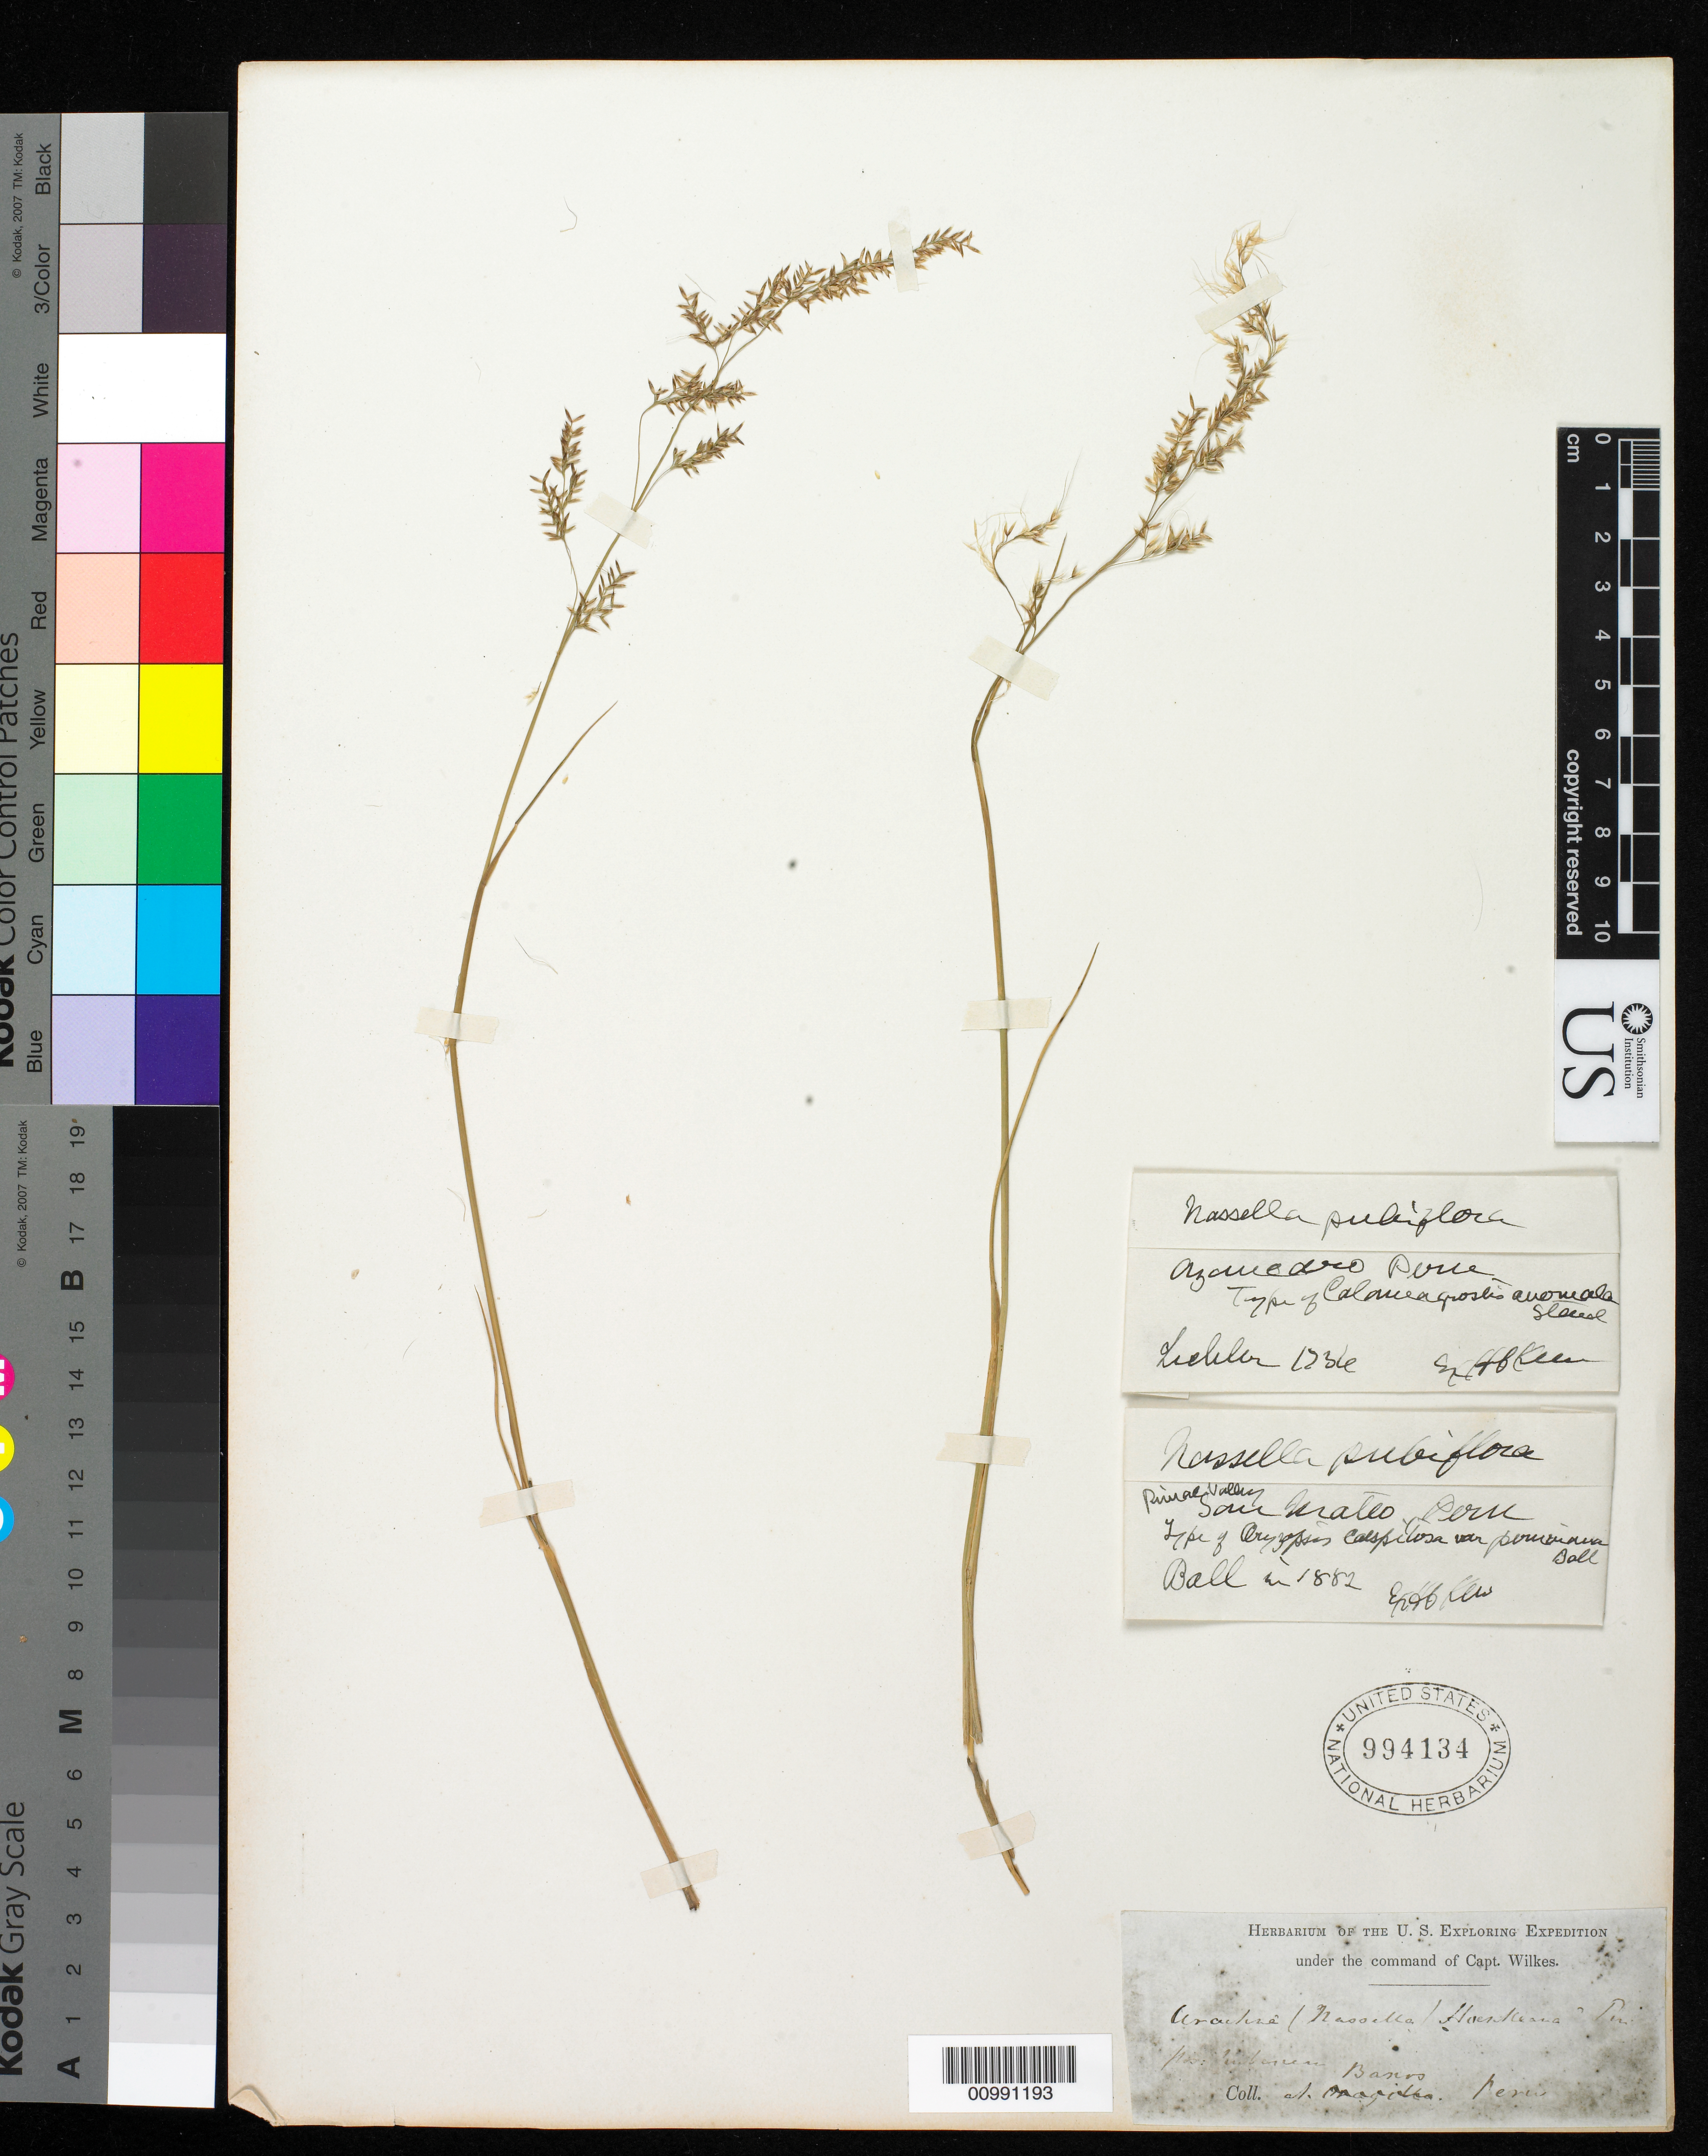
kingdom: Plantae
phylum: Tracheophyta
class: Liliopsida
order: Poales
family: Poaceae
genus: Nassella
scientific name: Nassella pubiflora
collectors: Wilkes Explor. Exped.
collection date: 1838/1842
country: Peru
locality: Banos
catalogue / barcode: US 994134